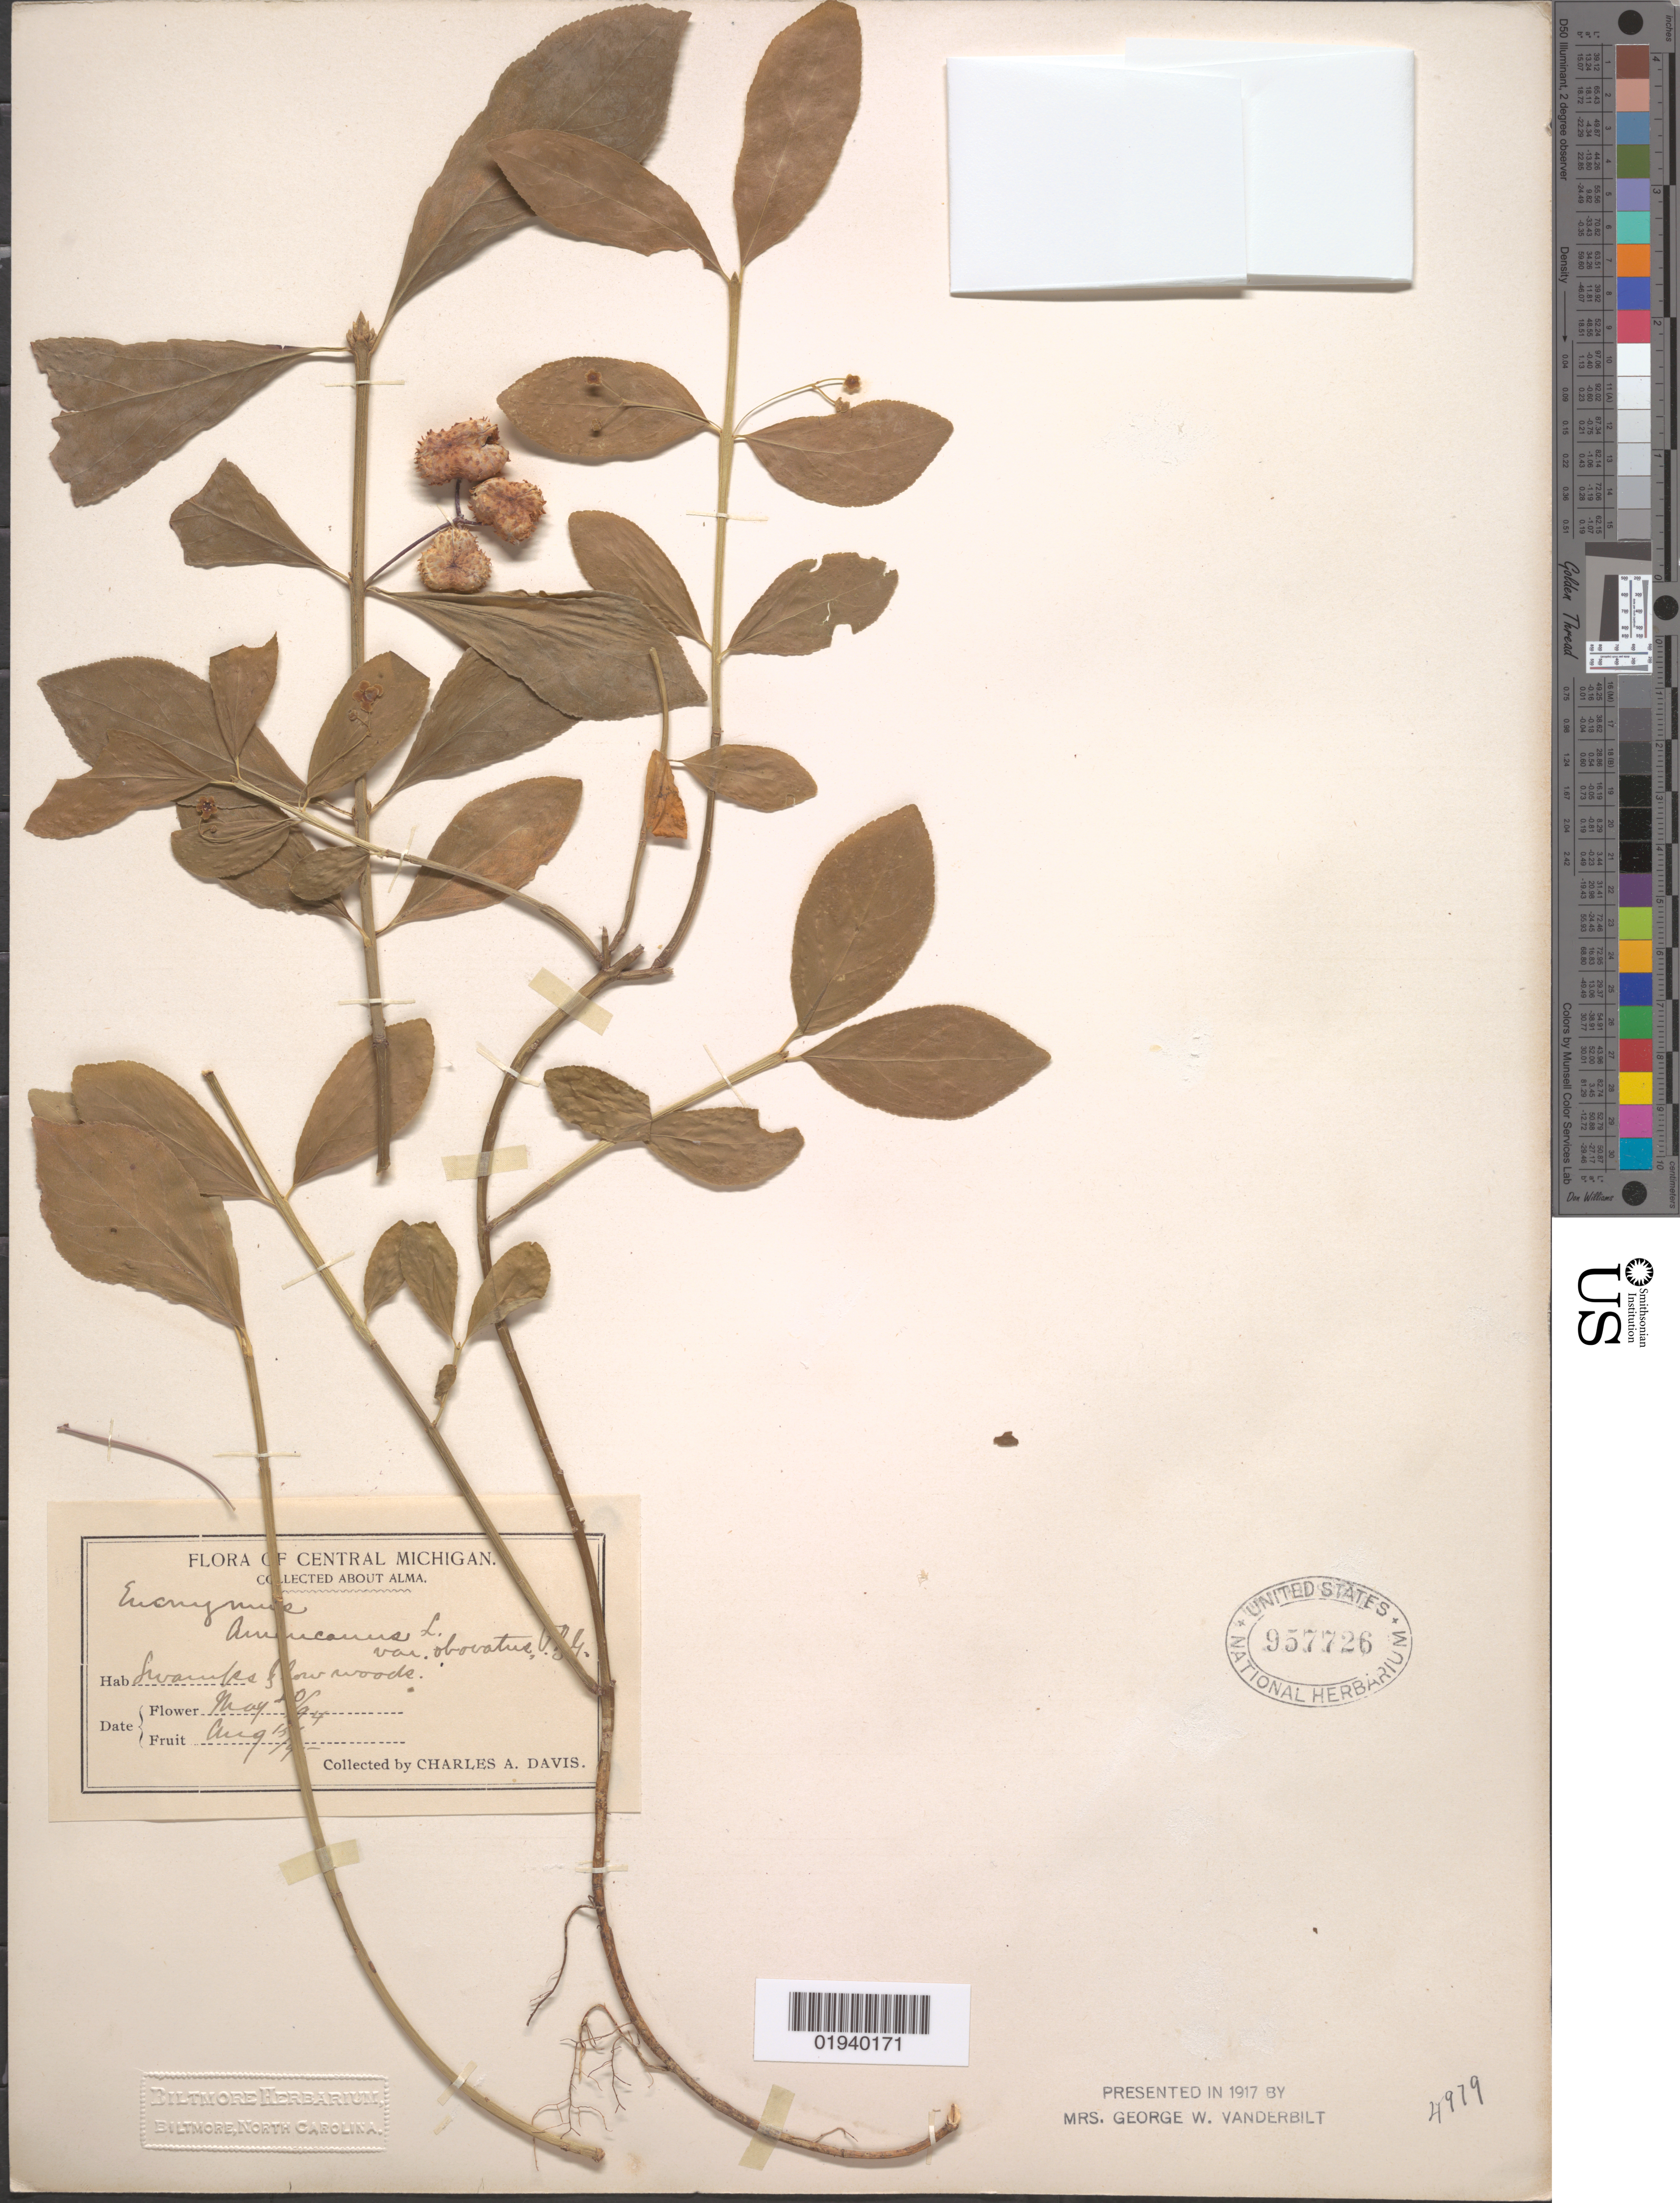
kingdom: Plantae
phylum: Tracheophyta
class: Magnoliopsida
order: Celastrales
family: Celastraceae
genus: Euonymus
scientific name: Euonymus americanus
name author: L.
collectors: C. Davis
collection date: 1894-05-20,1894-08-15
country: United States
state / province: Michigan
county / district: Gratiot County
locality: Alma, vicinity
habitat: Swamp and low woods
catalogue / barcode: US 957726